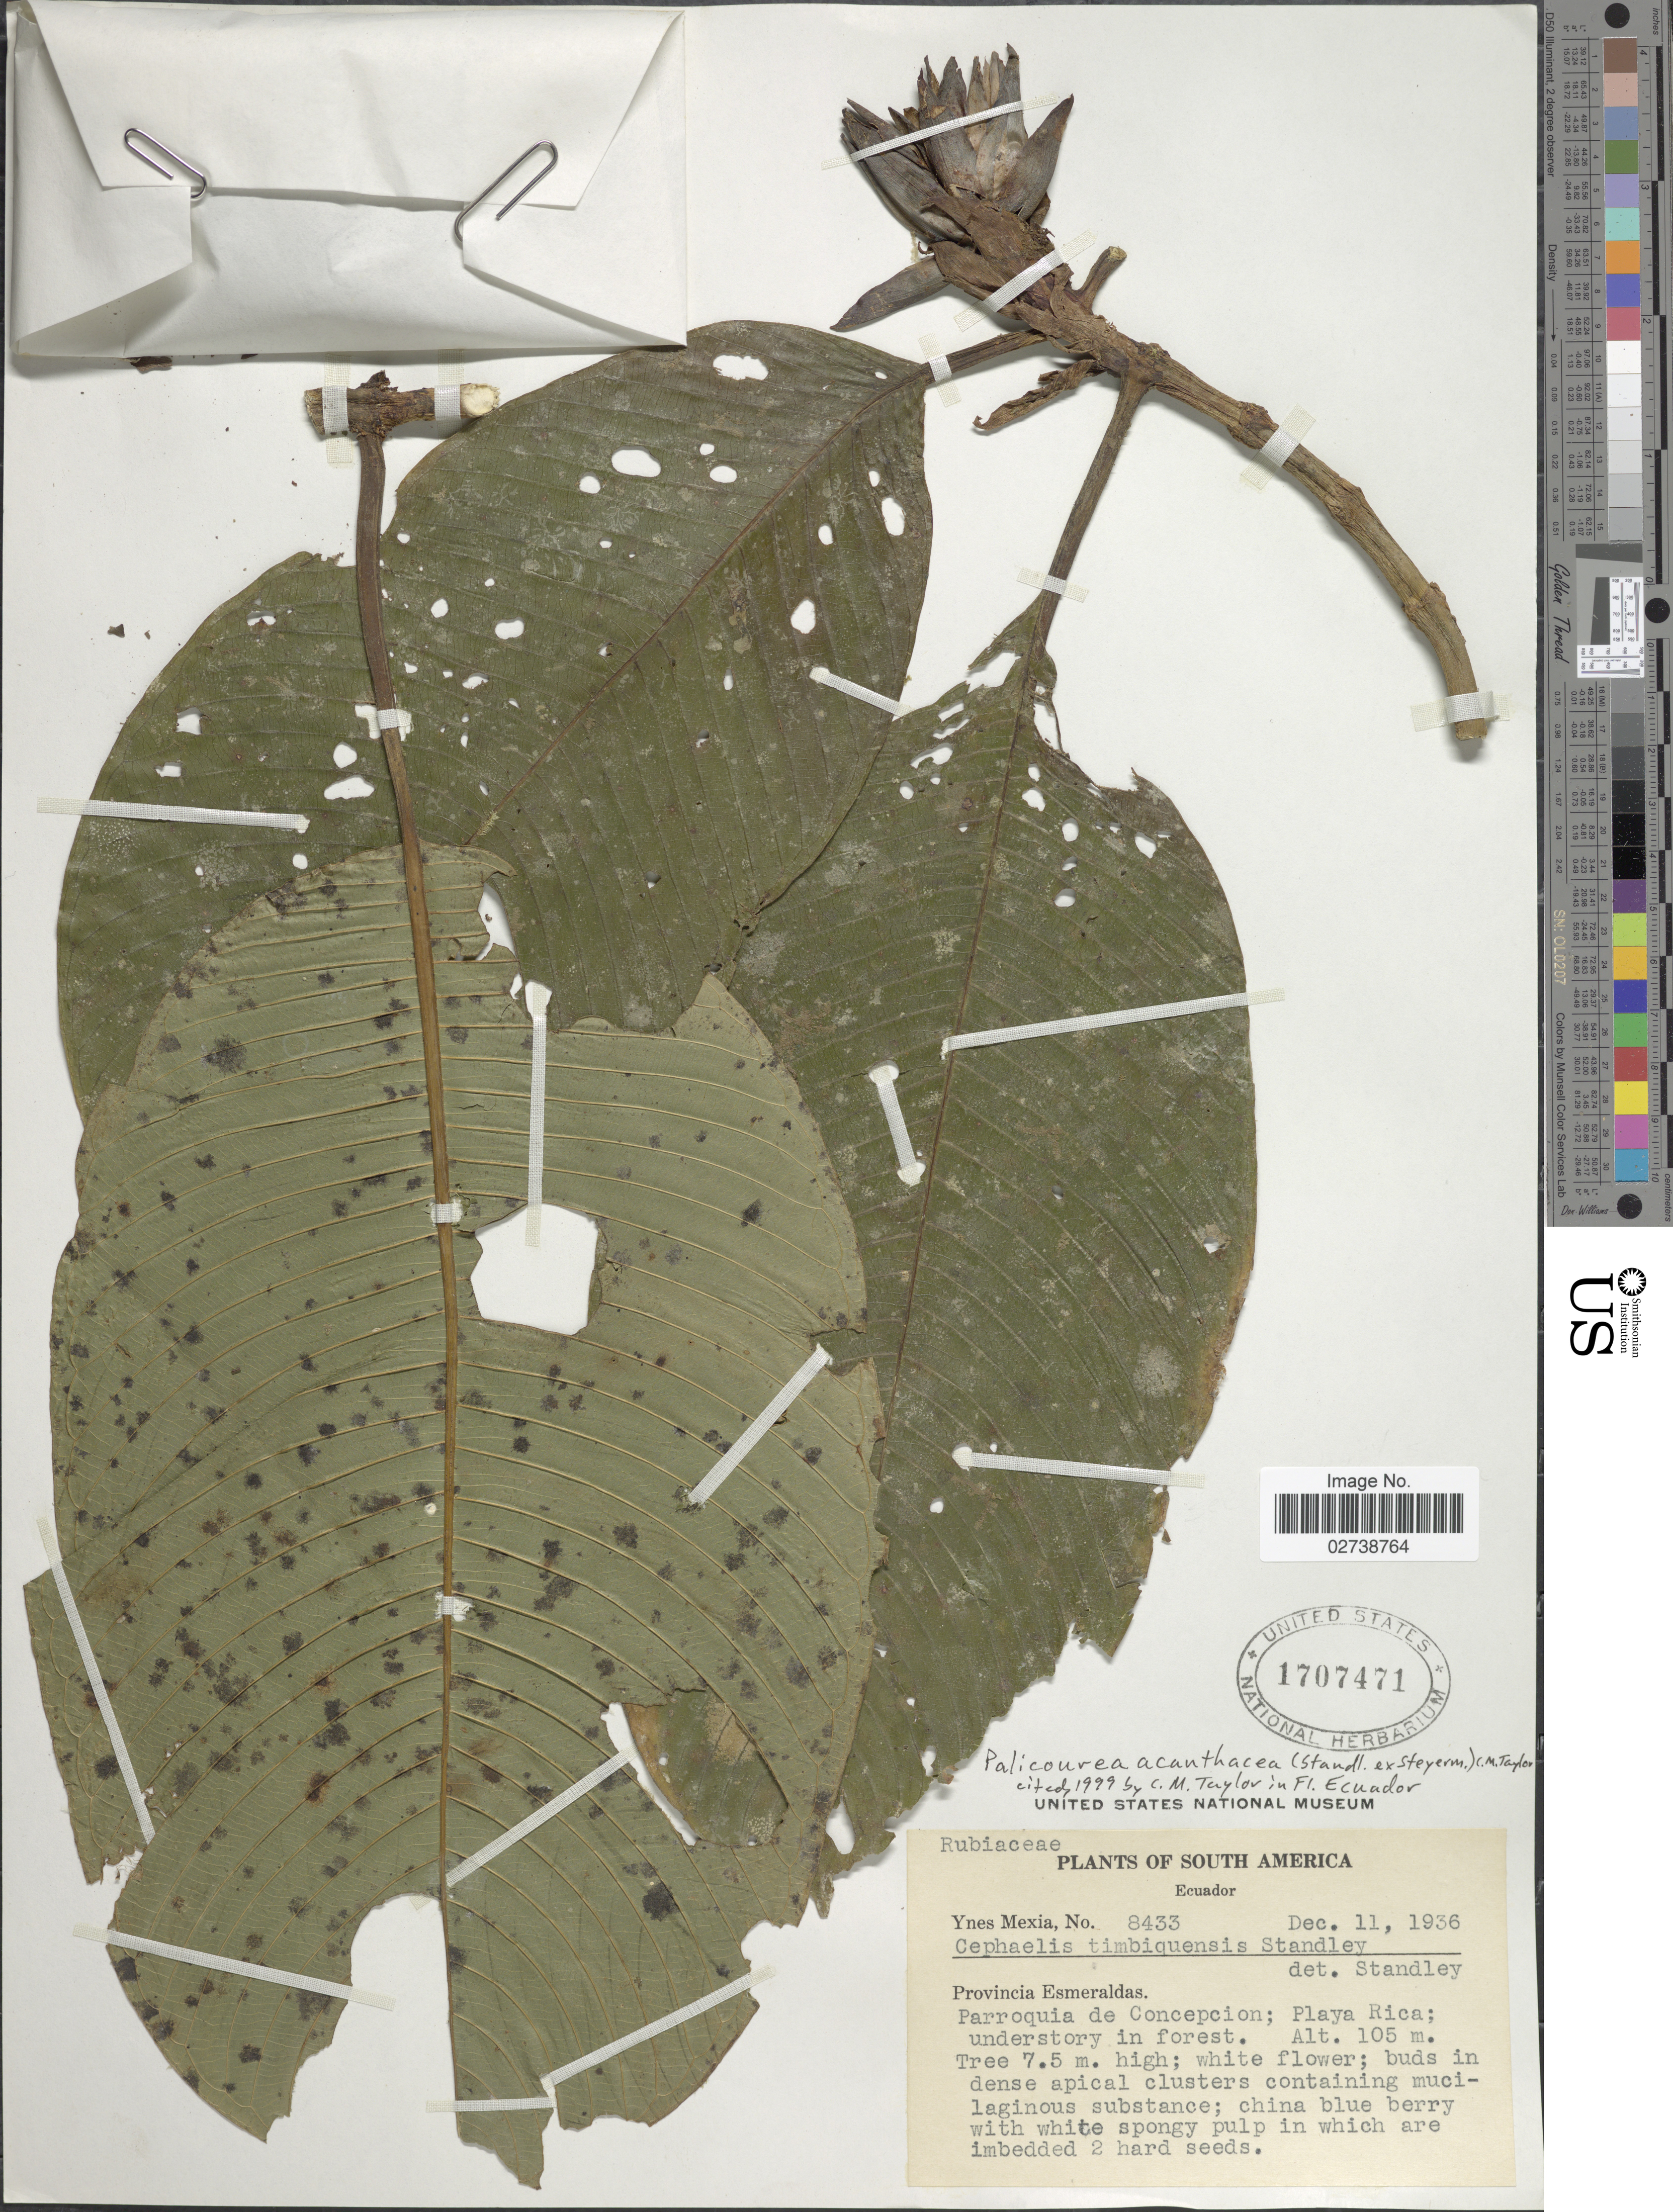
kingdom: Plantae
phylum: Tracheophyta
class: Magnoliopsida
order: Gentianales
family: Rubiaceae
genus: Palicourea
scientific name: Palicourea acanthacea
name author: C.M. Taylor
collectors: Y. Mexia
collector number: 8433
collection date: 1936-12-11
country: Ecuador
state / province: Esmeraldas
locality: Parroquia de Concepcion; Playa Rica; understory in forest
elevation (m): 105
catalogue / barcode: US 1707471